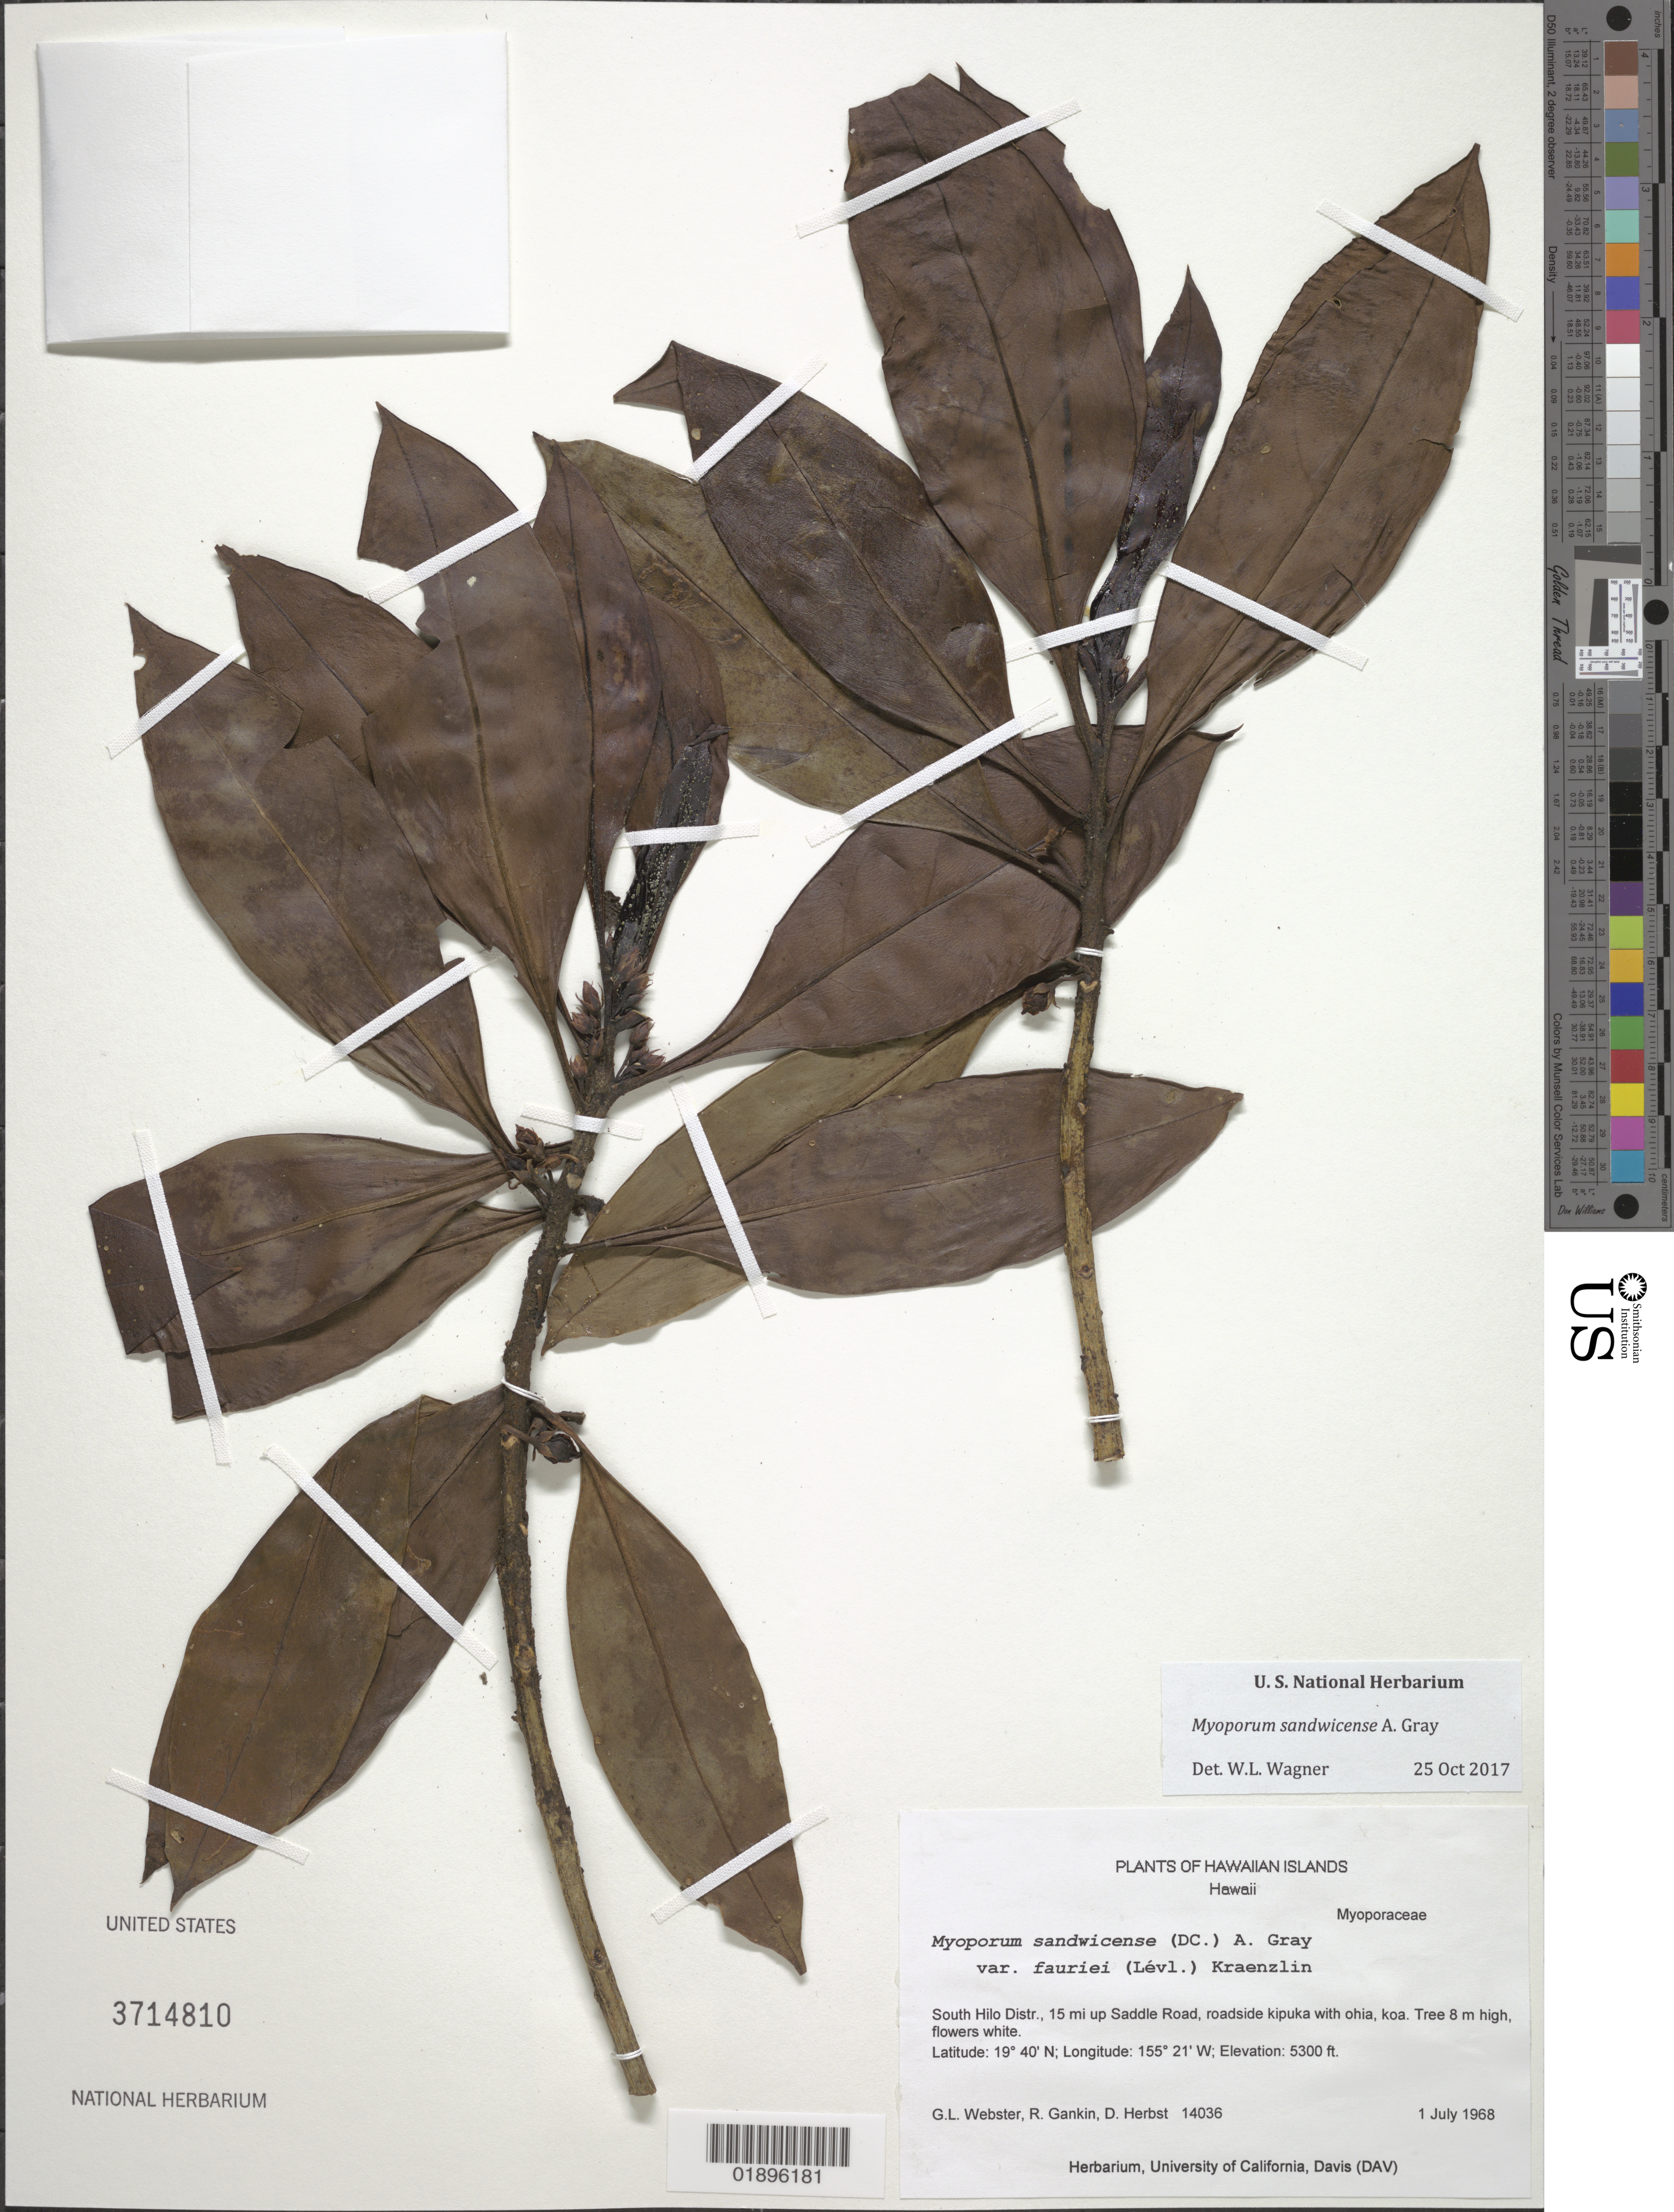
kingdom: Plantae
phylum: Tracheophyta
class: Magnoliopsida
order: Lamiales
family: Scrophulariaceae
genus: Myoporum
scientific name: Myoporum sandwicense subsp. sandwicense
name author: A. Gray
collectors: G. L. Webster, R. Gankin & D. R. Herbst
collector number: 14036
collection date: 1968-07-01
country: United States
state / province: Hawaii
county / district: Hawaii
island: Hawaii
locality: south Hilo District, 15 mi up Saddle Road, roadside kipuka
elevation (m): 1615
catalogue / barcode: US 3714810